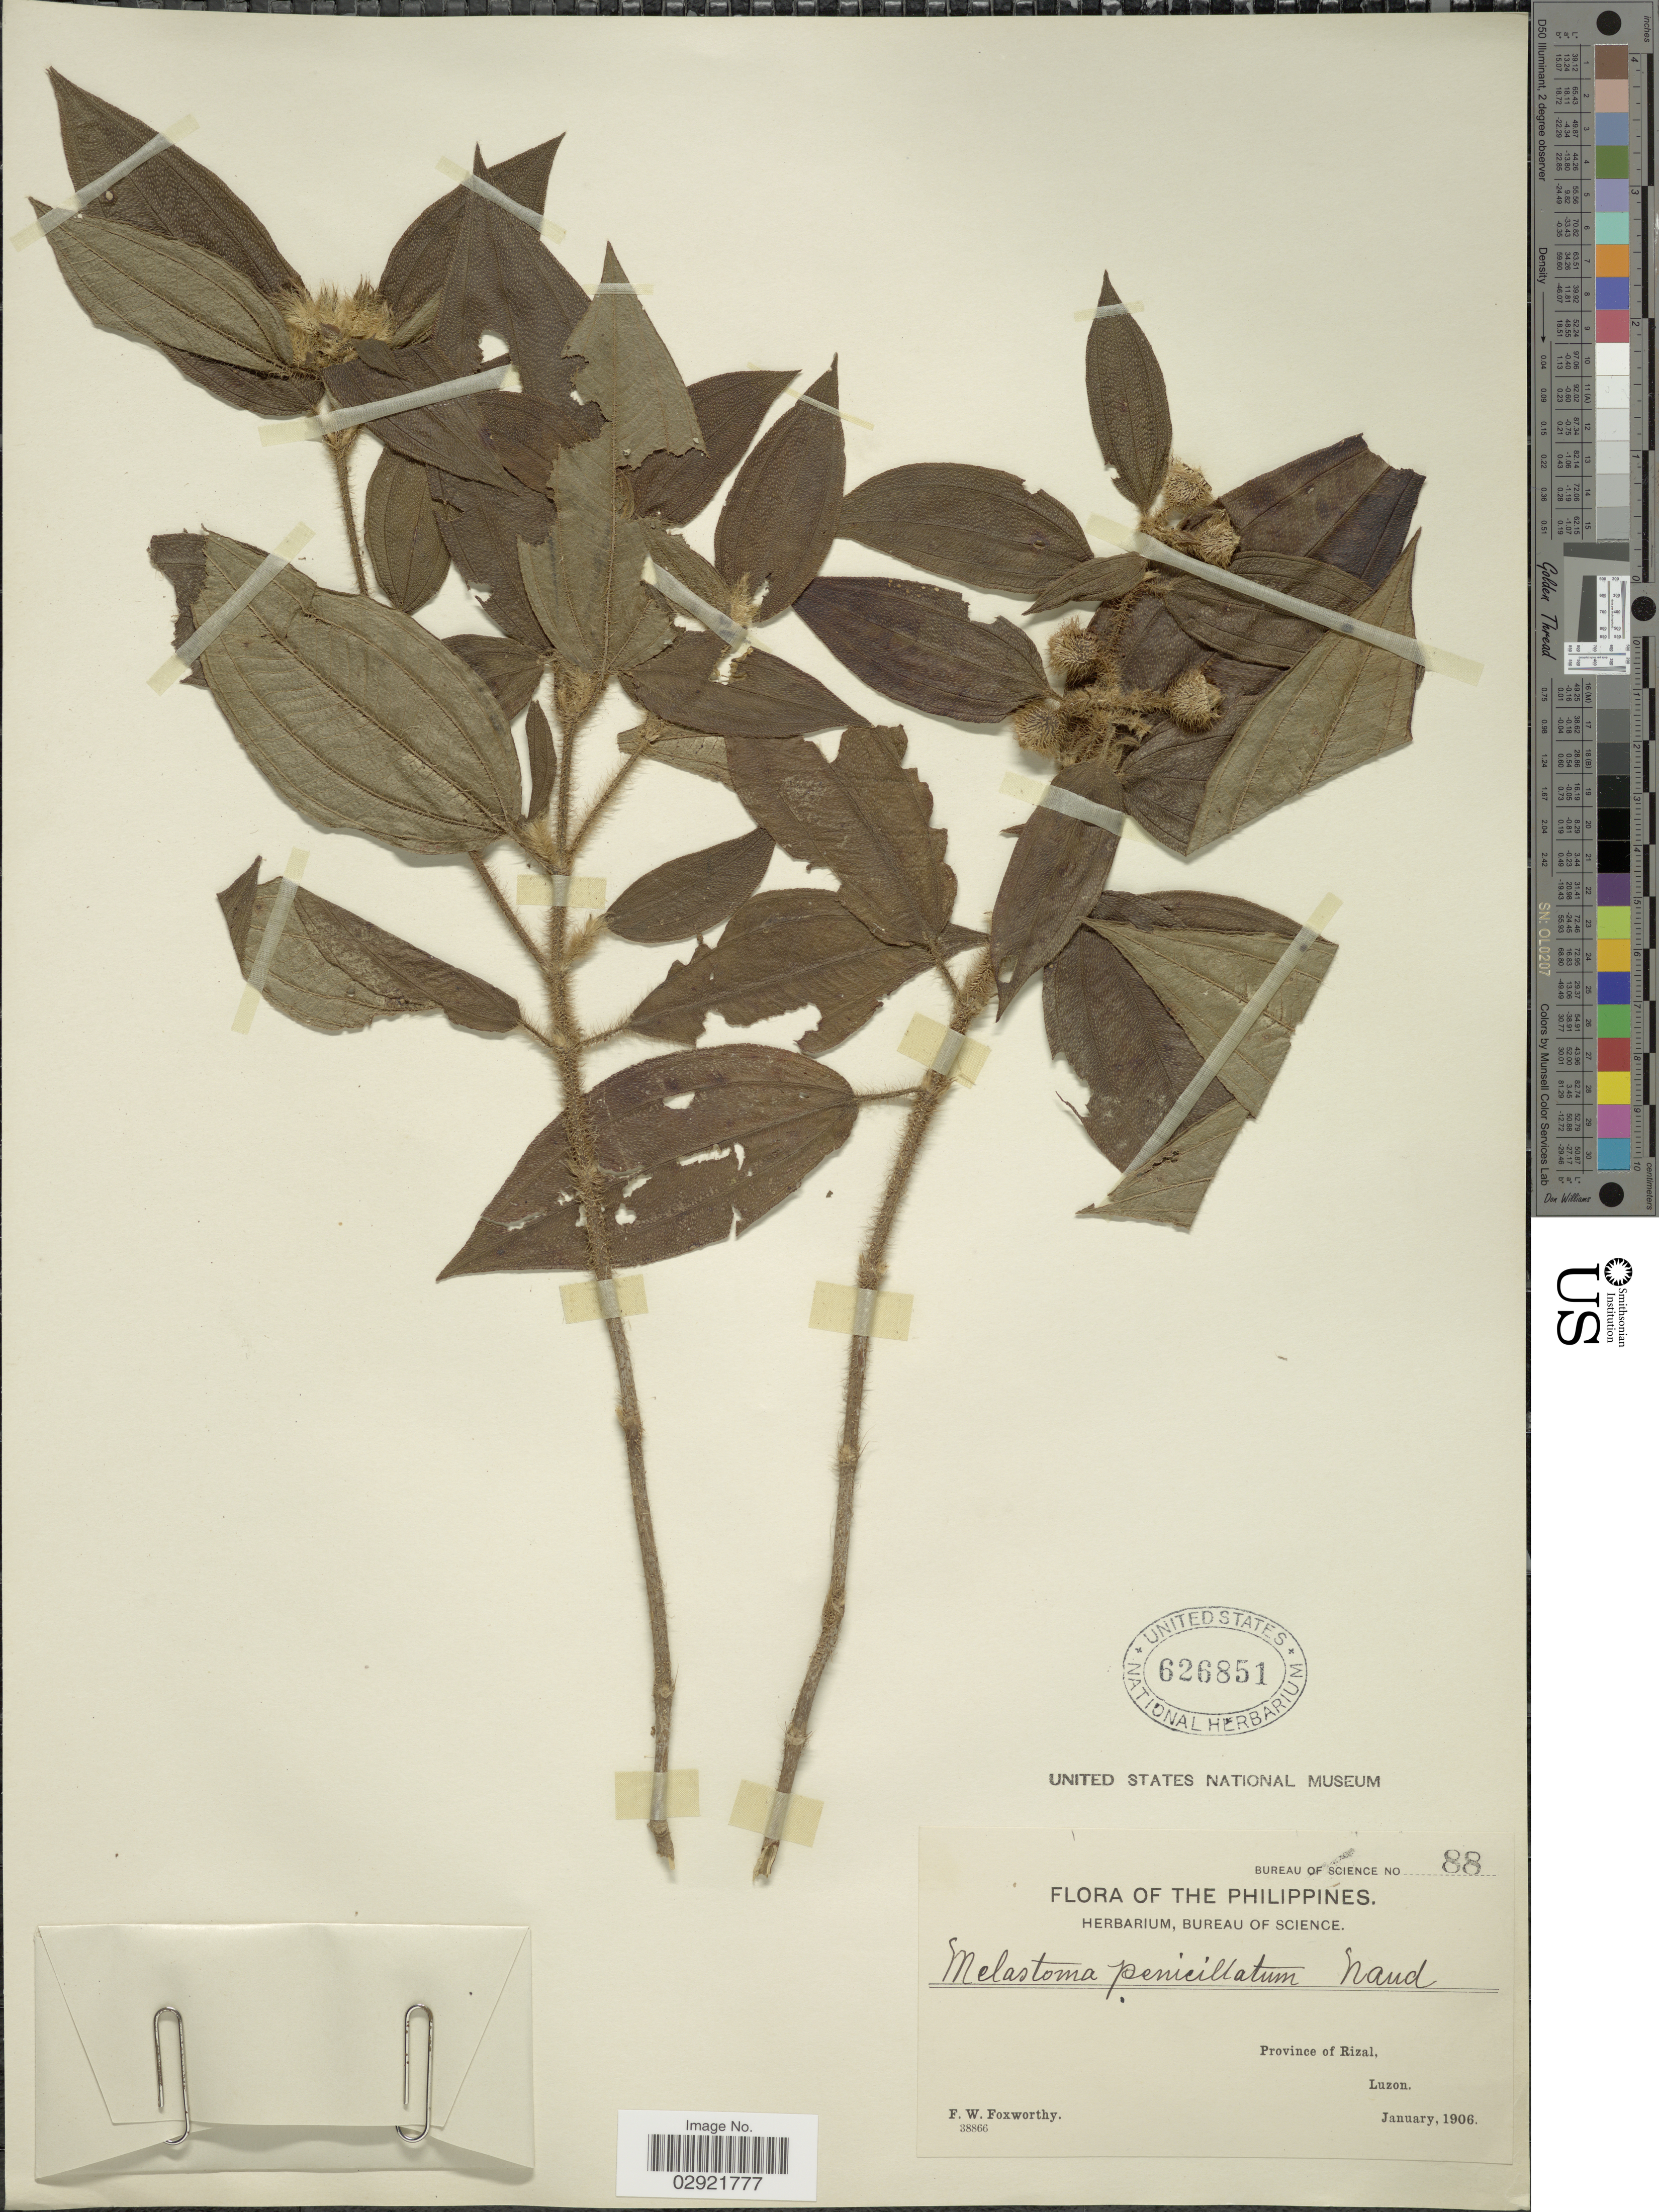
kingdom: Plantae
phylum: Tracheophyta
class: Magnoliopsida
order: Myrtales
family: Melastomataceae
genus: Melastoma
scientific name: Melastoma crinitum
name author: Roxb.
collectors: F. W. Foxworthy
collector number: Bureau of Science 88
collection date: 1906-01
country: Philippines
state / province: Calabarzon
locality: Province of Rizal, Luzon.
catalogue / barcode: US 626851